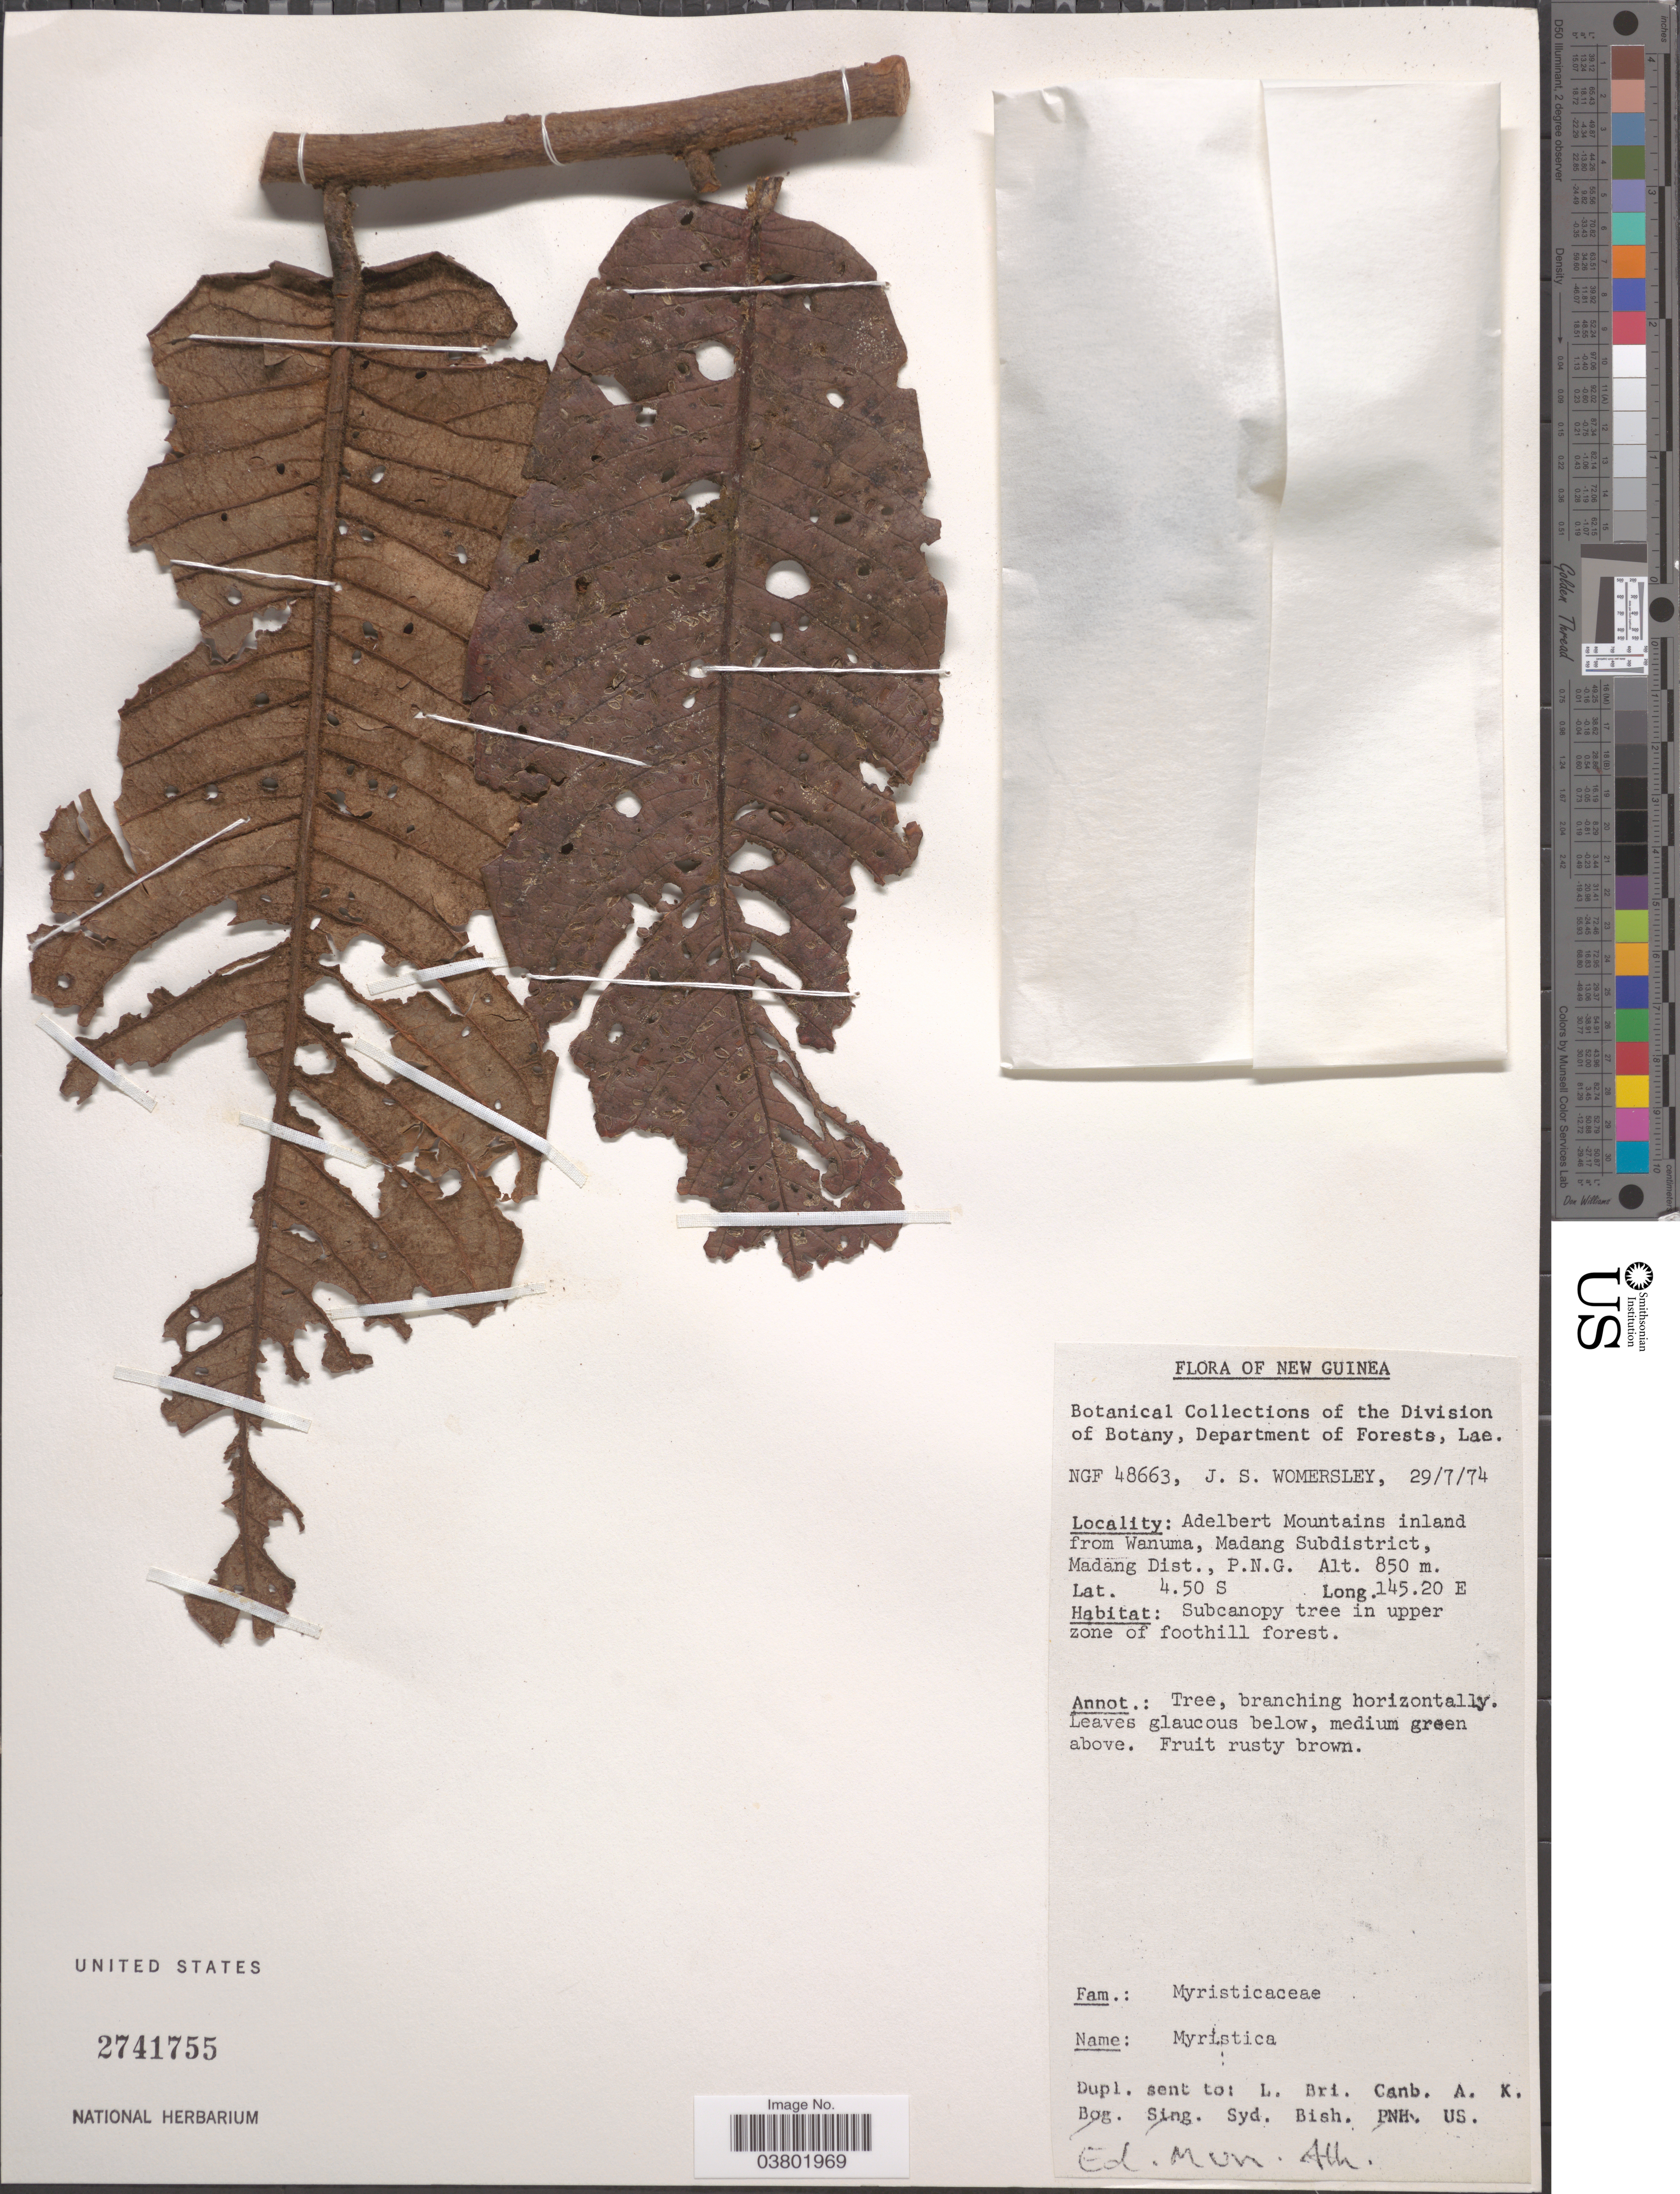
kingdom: Plantae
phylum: Tracheophyta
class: Magnoliopsida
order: Magnoliales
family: Myristicaceae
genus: Myristica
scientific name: Myristica sp.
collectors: J. S. Womersley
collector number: NGF 48663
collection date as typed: Transcribed d/m/y: 29/7/74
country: Papua New Guinea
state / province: Madang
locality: New Guinea. Adelbert Mountains inland from Wanuma, Madang Subdistrict, Madang Dist., P.N.G.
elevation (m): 850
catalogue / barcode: US 2741755